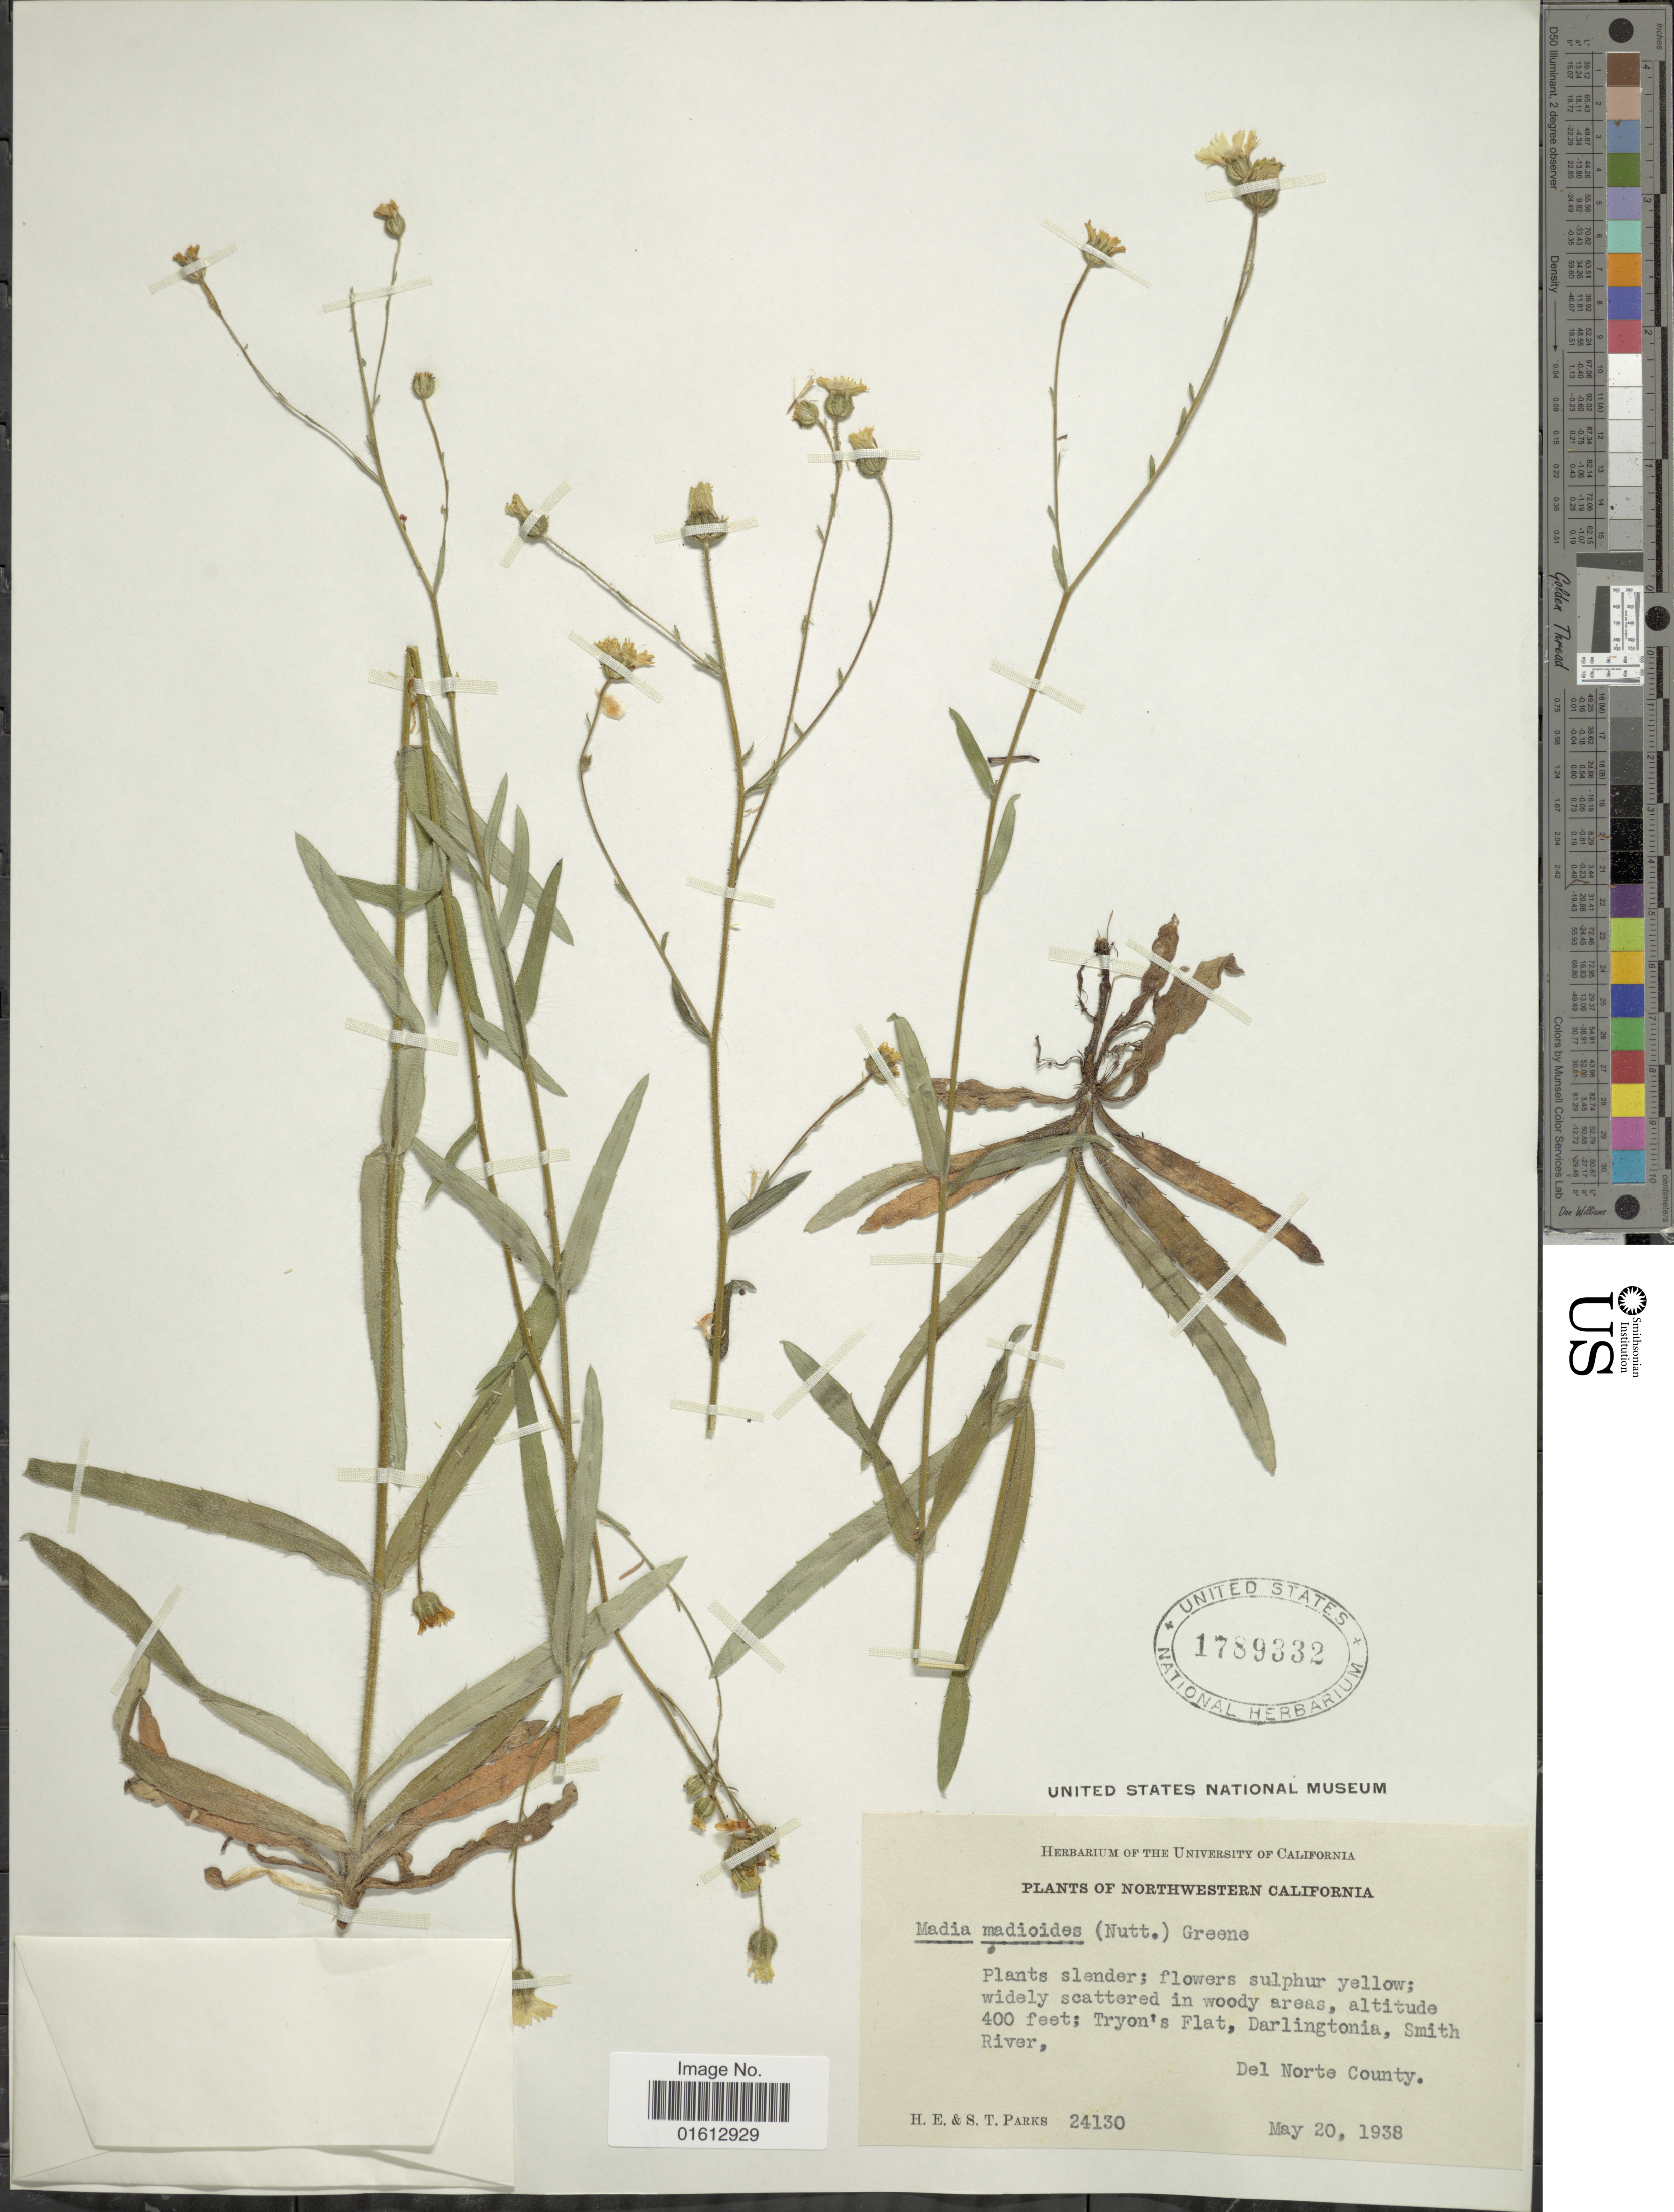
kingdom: Plantae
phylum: Tracheophyta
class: Magnoliopsida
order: Asterales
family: Asteraceae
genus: Madia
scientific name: Madia madioides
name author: (Nutt.) Greene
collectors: H. E. Parks & S. Parks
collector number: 24130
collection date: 1938-05-20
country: United States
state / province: California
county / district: Del Norte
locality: Northern California, Del Norte County, Tryon's Flat, Darlingtonia, Smith River.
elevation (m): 122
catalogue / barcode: US 1789332